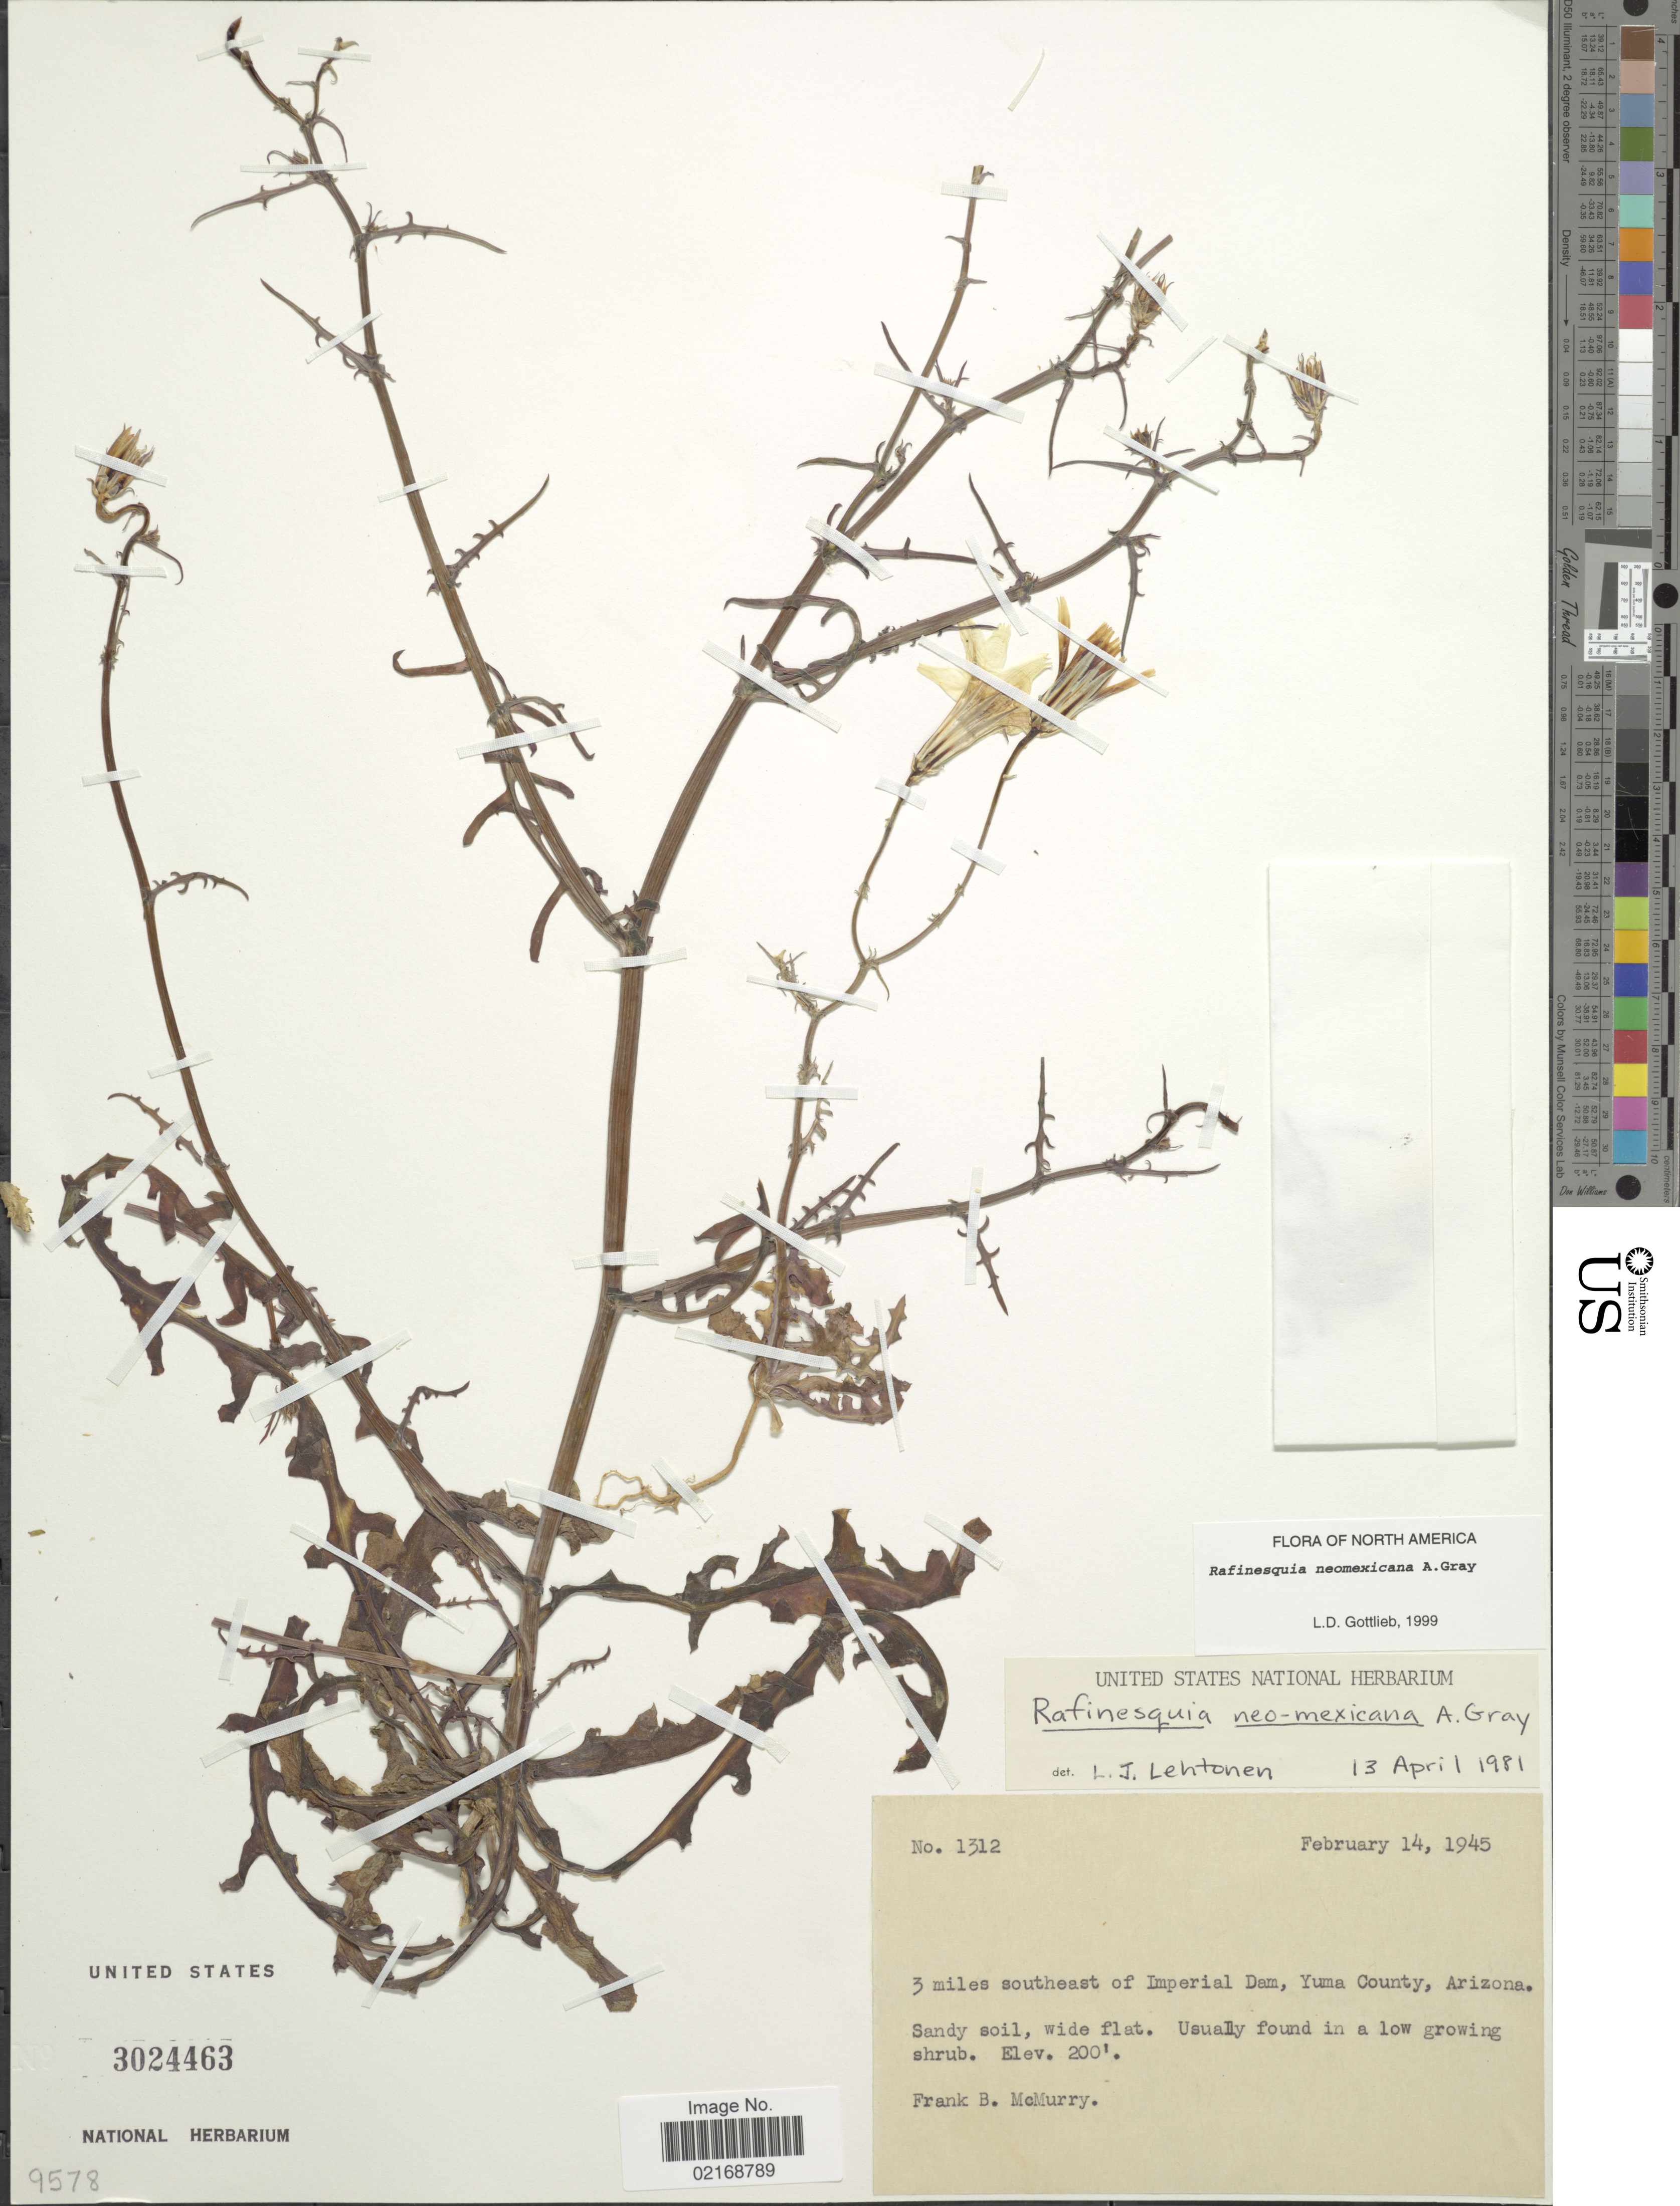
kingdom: Plantae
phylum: Tracheophyta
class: Magnoliopsida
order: Asterales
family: Asteraceae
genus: Rafinesquia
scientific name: Rafinesquia neomexicana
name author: A. Gray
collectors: F. B. McMurry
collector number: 1312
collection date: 1945-02-14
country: United States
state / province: Arizona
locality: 3 miles southeast of Imperial Dam, Yuma County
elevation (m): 61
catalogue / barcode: US 3024463